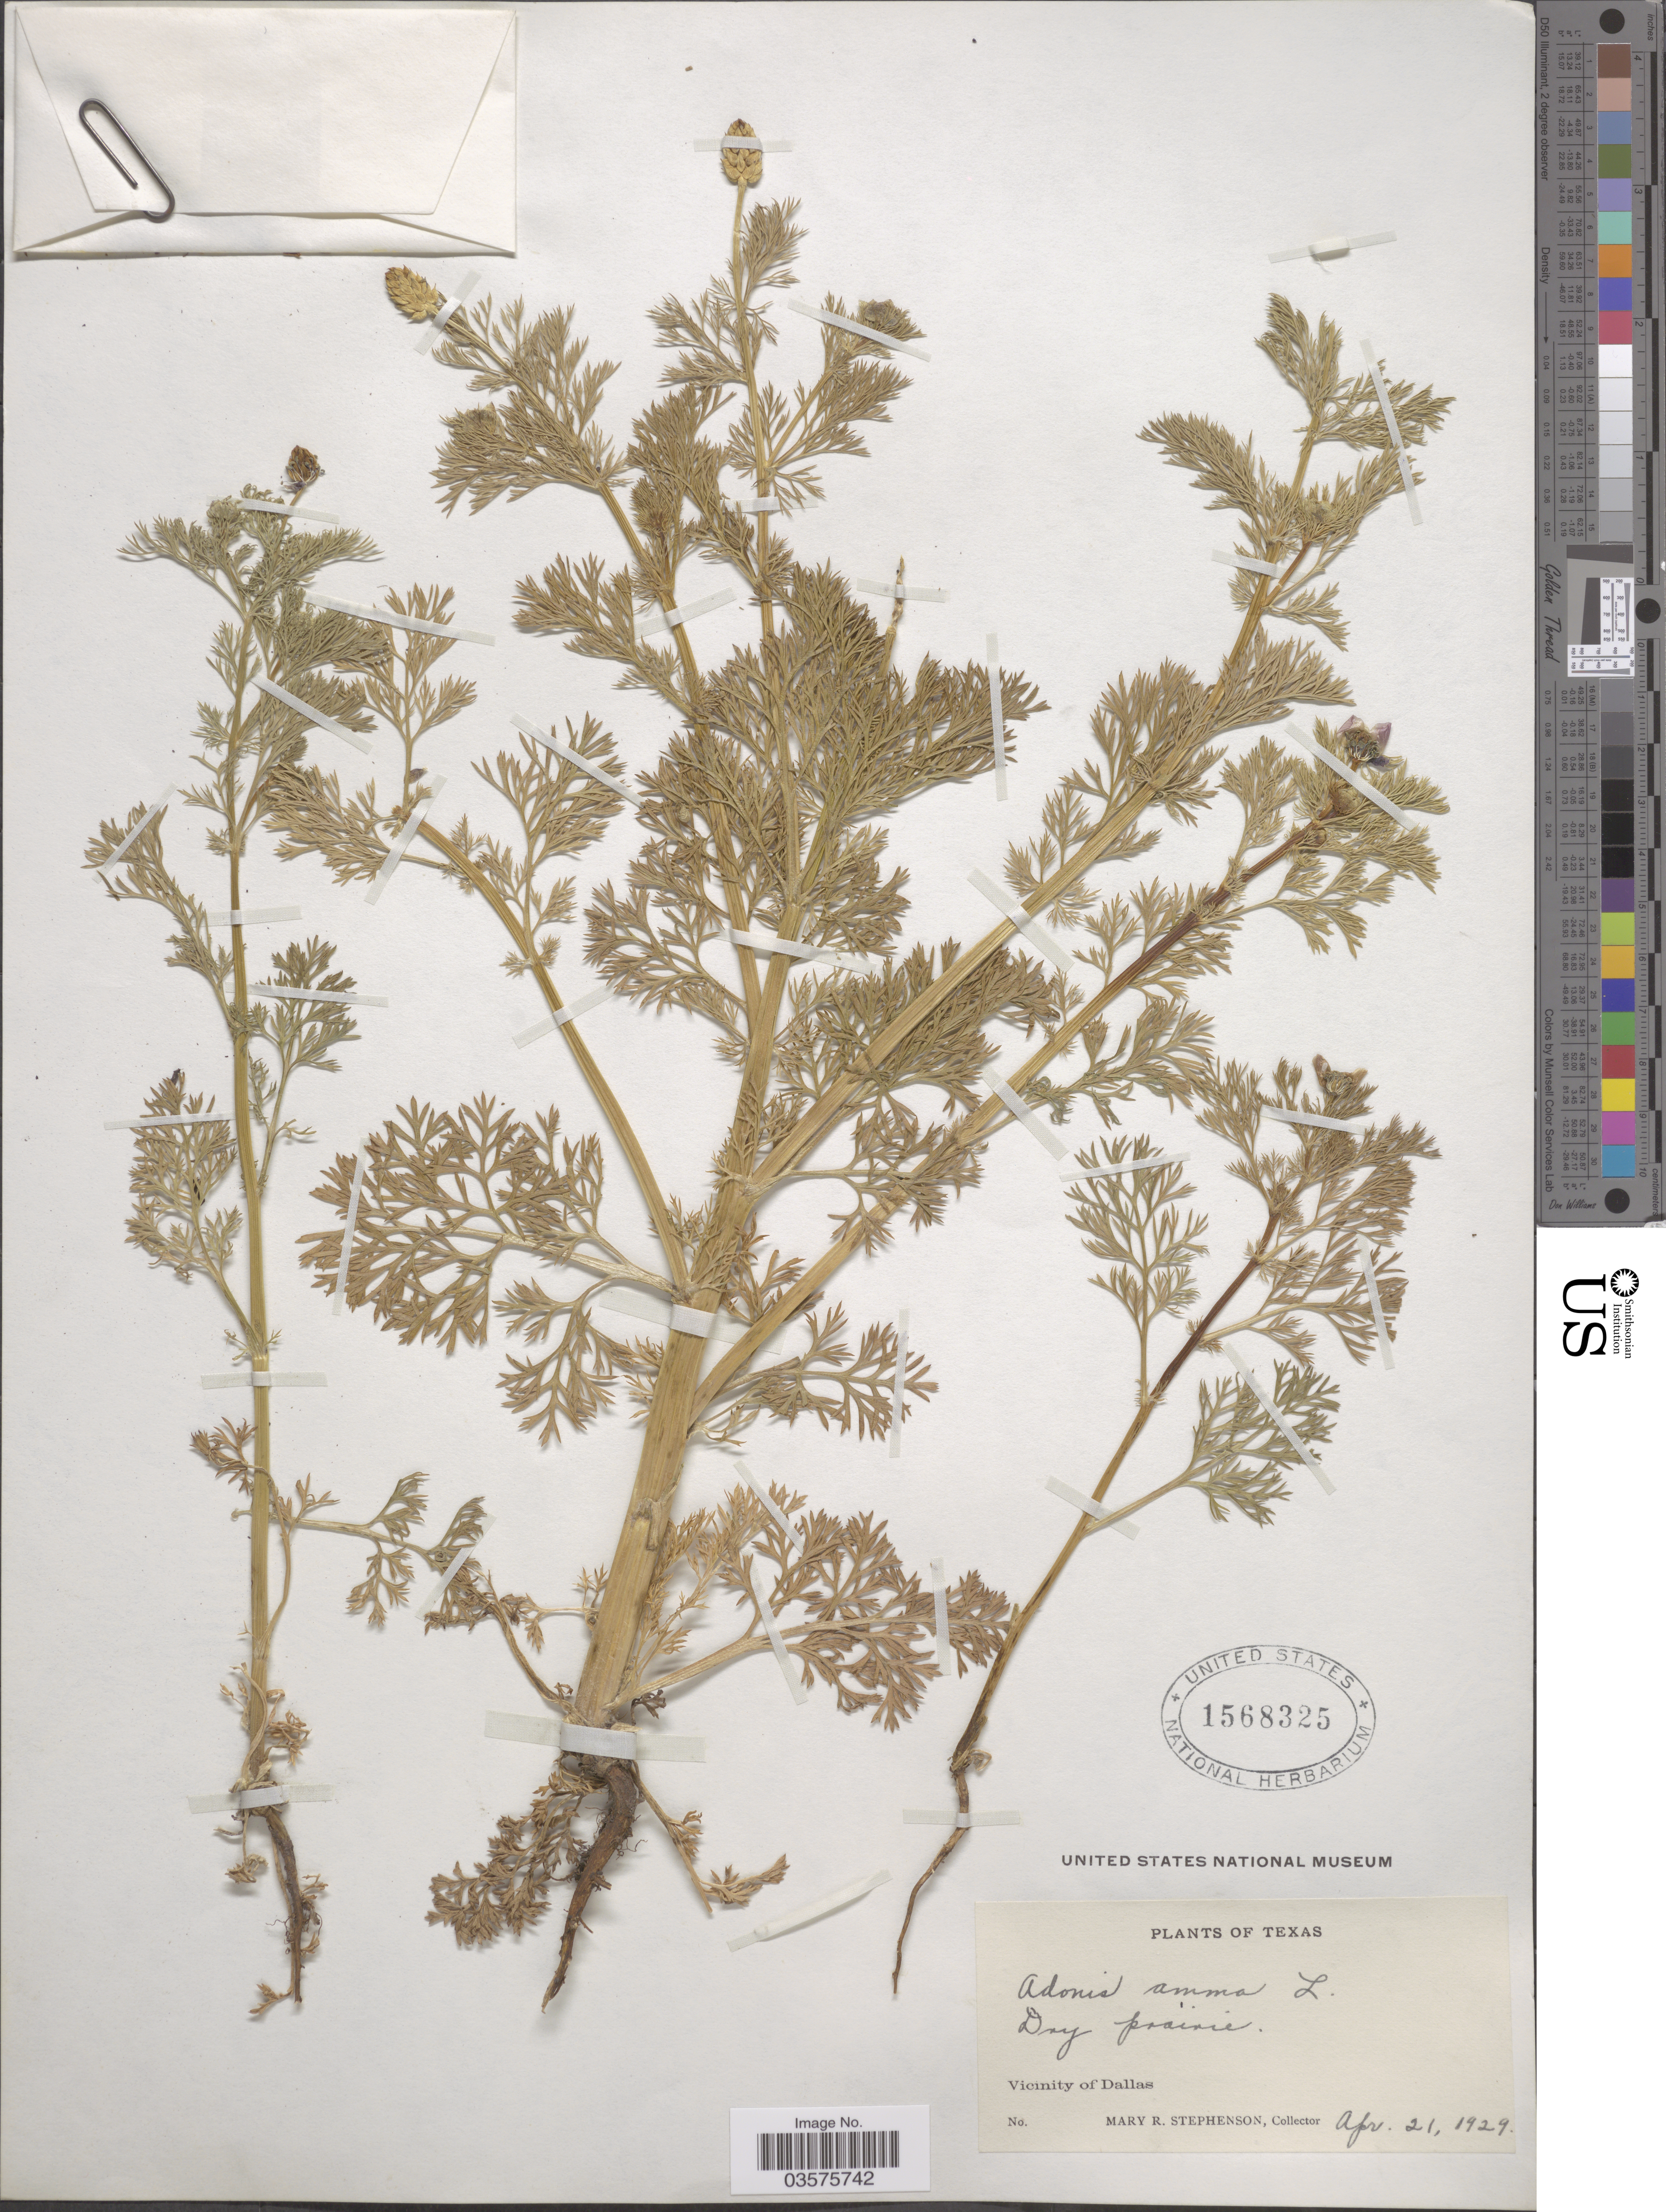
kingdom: Plantae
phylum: Tracheophyta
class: Magnoliopsida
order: Ranunculales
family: Ranunculaceae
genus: Adonis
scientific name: Adonis annua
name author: L.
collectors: M. Stephenson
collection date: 1929-04-21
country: United States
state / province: Texas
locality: Vicinity of Dallas.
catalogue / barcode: US 1568325